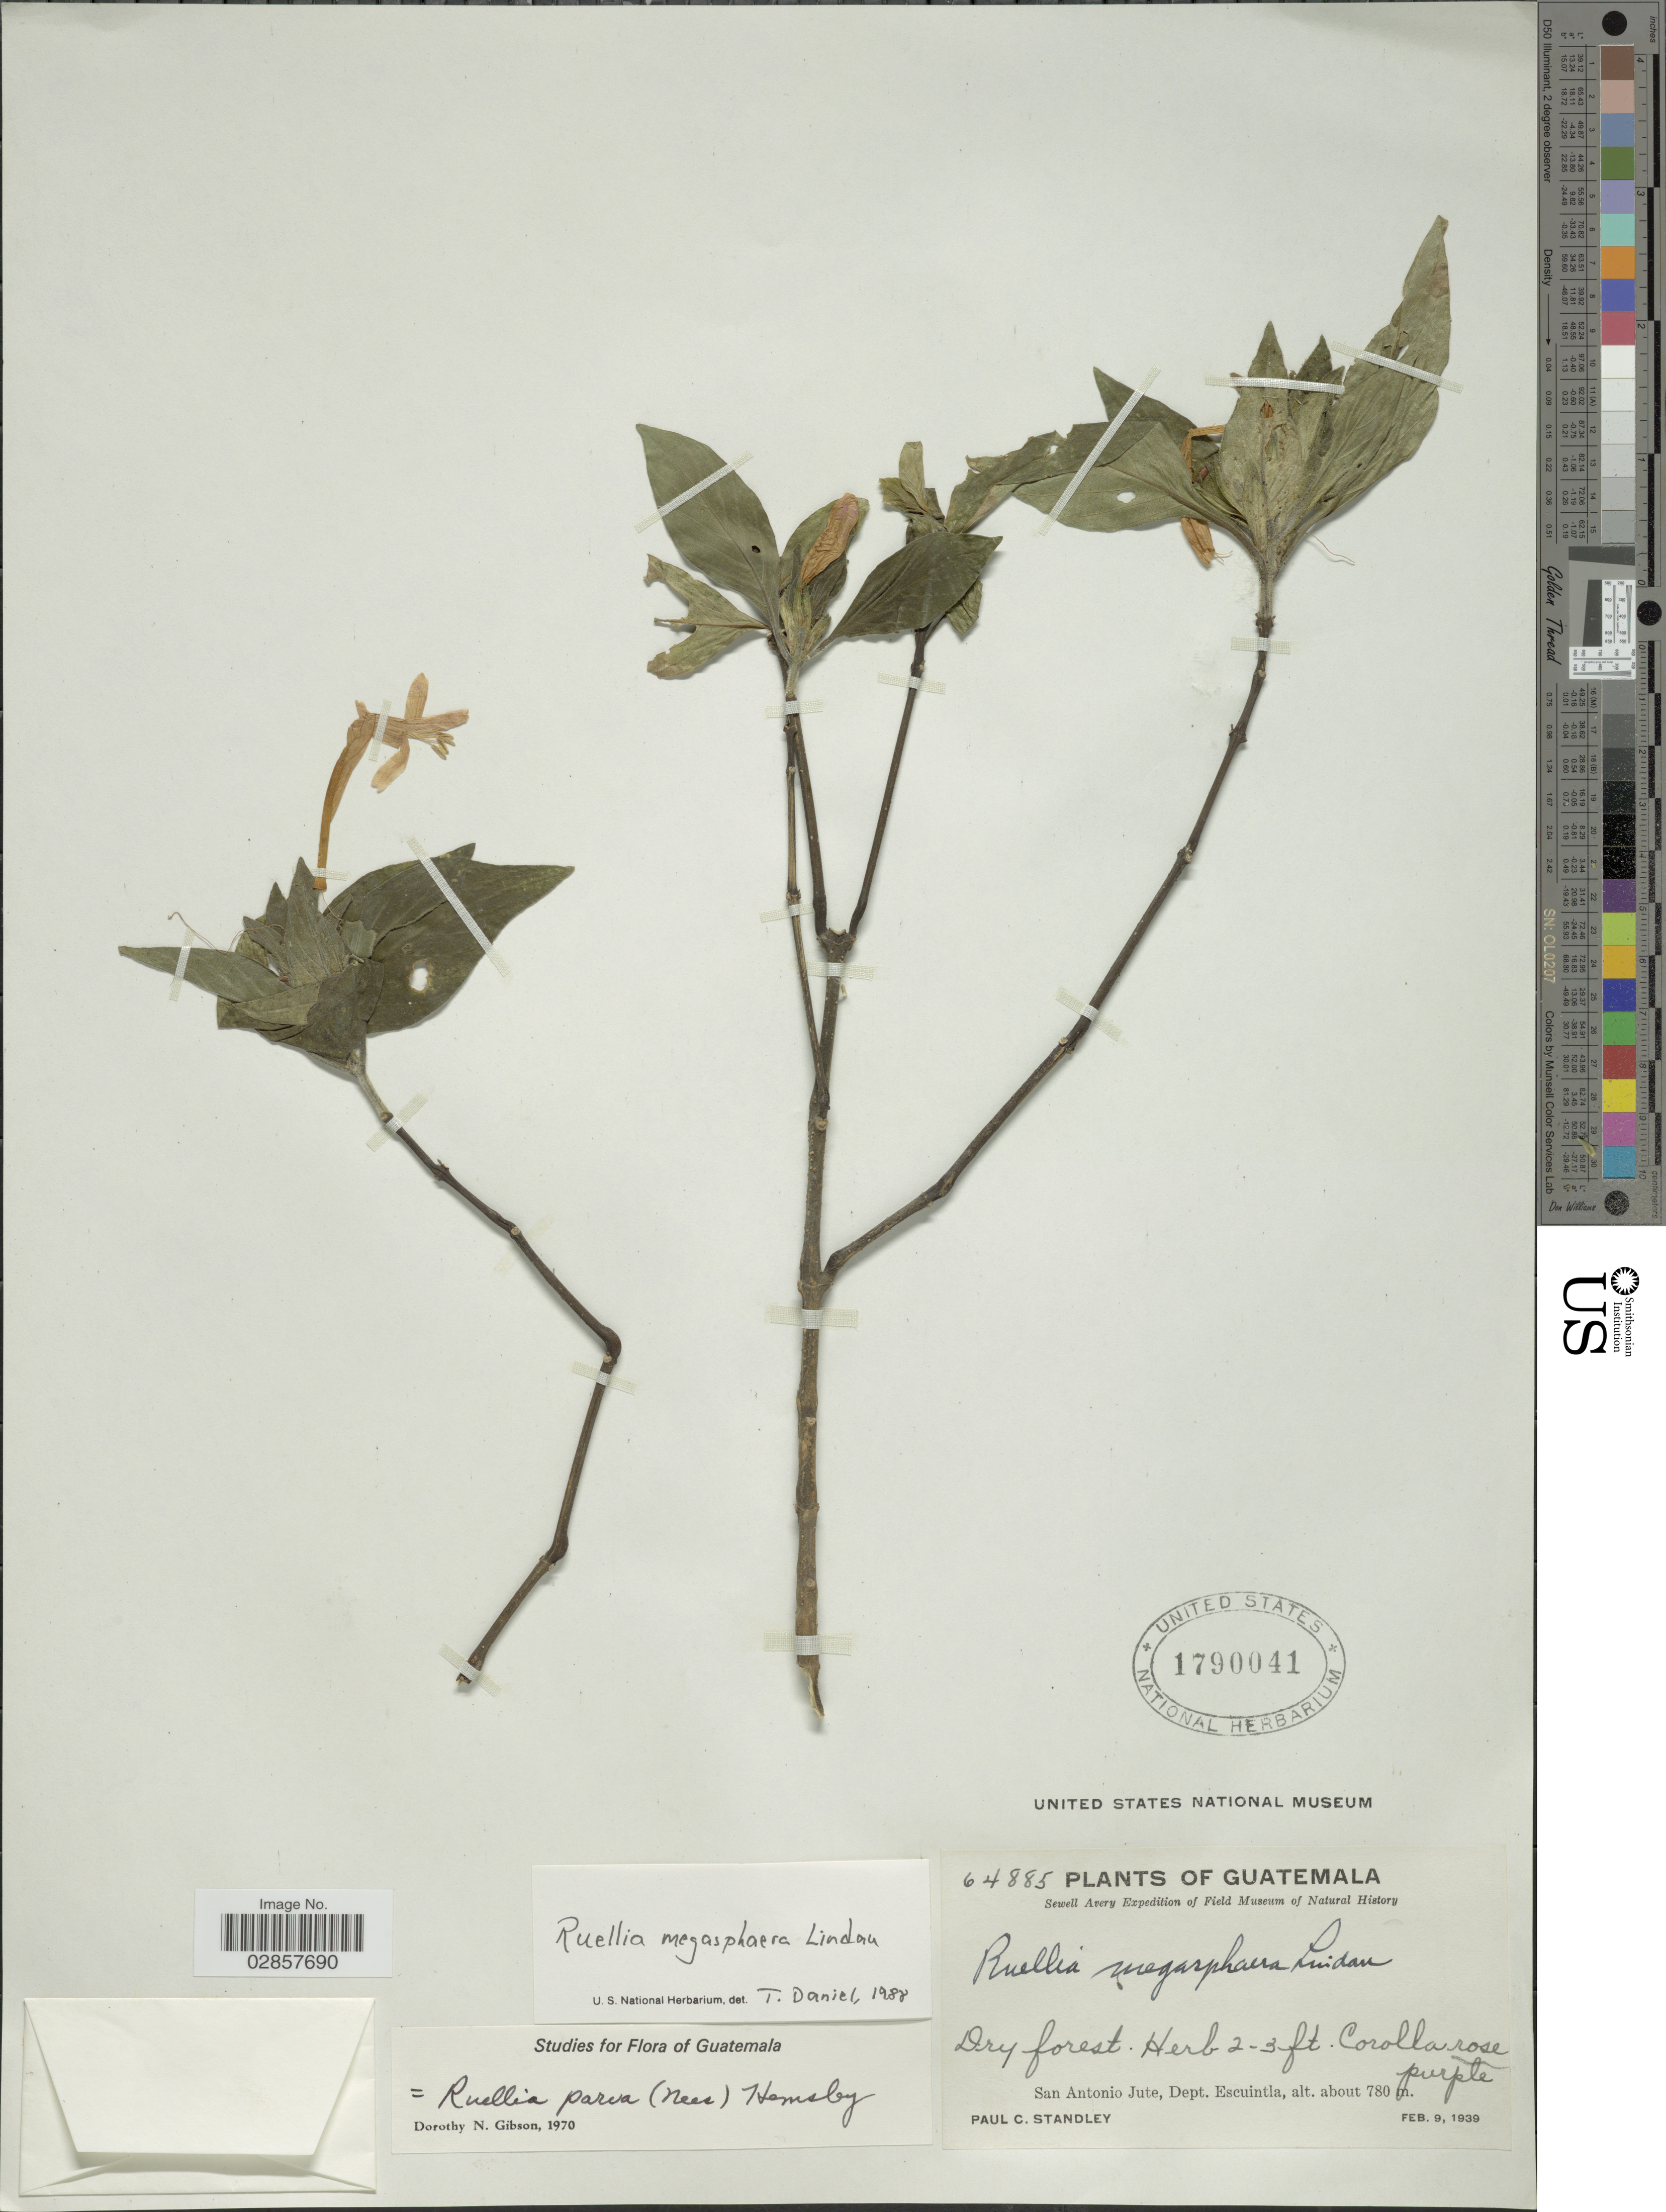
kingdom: Plantae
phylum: Tracheophyta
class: Magnoliopsida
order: Lamiales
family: Acanthaceae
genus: Ruellia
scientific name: Ruellia megasphaera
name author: Lindau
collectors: P. C. Standley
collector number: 64885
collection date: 1939-02-09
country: Guatemala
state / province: Escuintla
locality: San Antonio Jute, Dept. Escuintla.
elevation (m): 780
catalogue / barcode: US 1790041